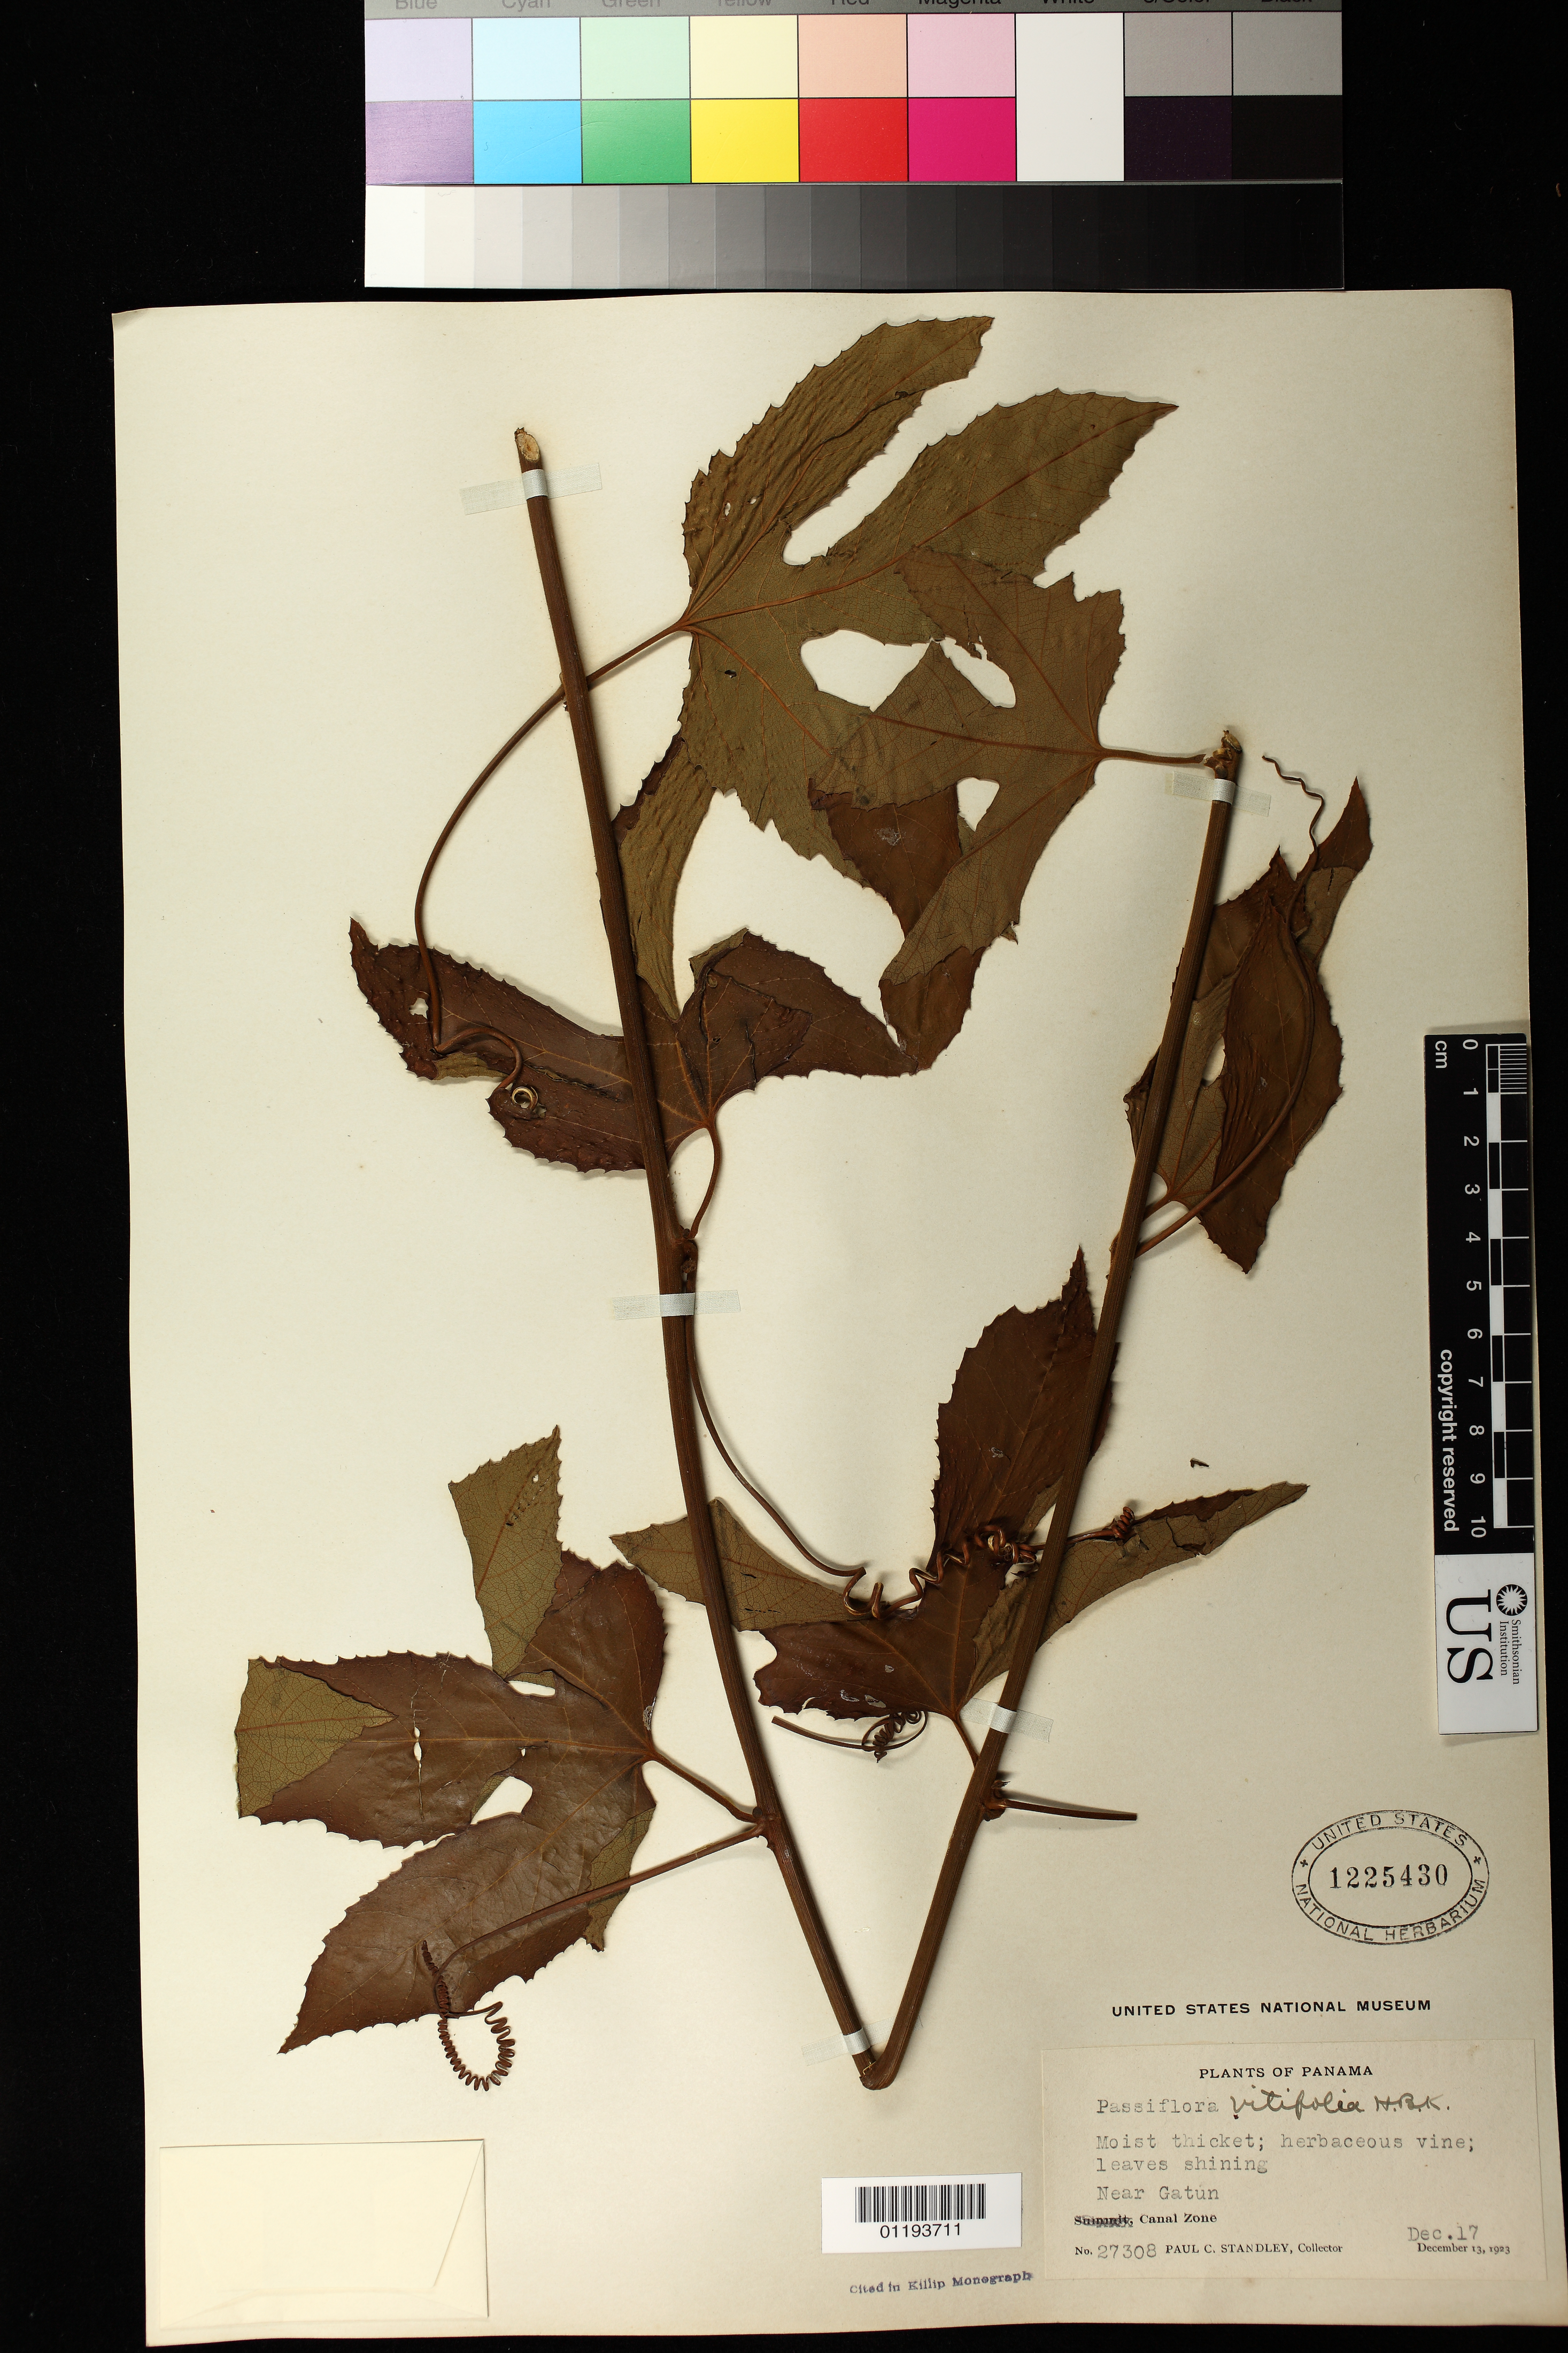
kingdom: Plantae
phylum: Tracheophyta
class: Magnoliopsida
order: Malpighiales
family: Passifloraceae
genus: Passiflora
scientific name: Passiflora vitifolia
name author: Kunth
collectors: P. C. Standley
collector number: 27308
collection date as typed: Dec 17 1923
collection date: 1923-12-17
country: Panama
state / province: Colón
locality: Near Gatun, Canal Zone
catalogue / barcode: US 1225430